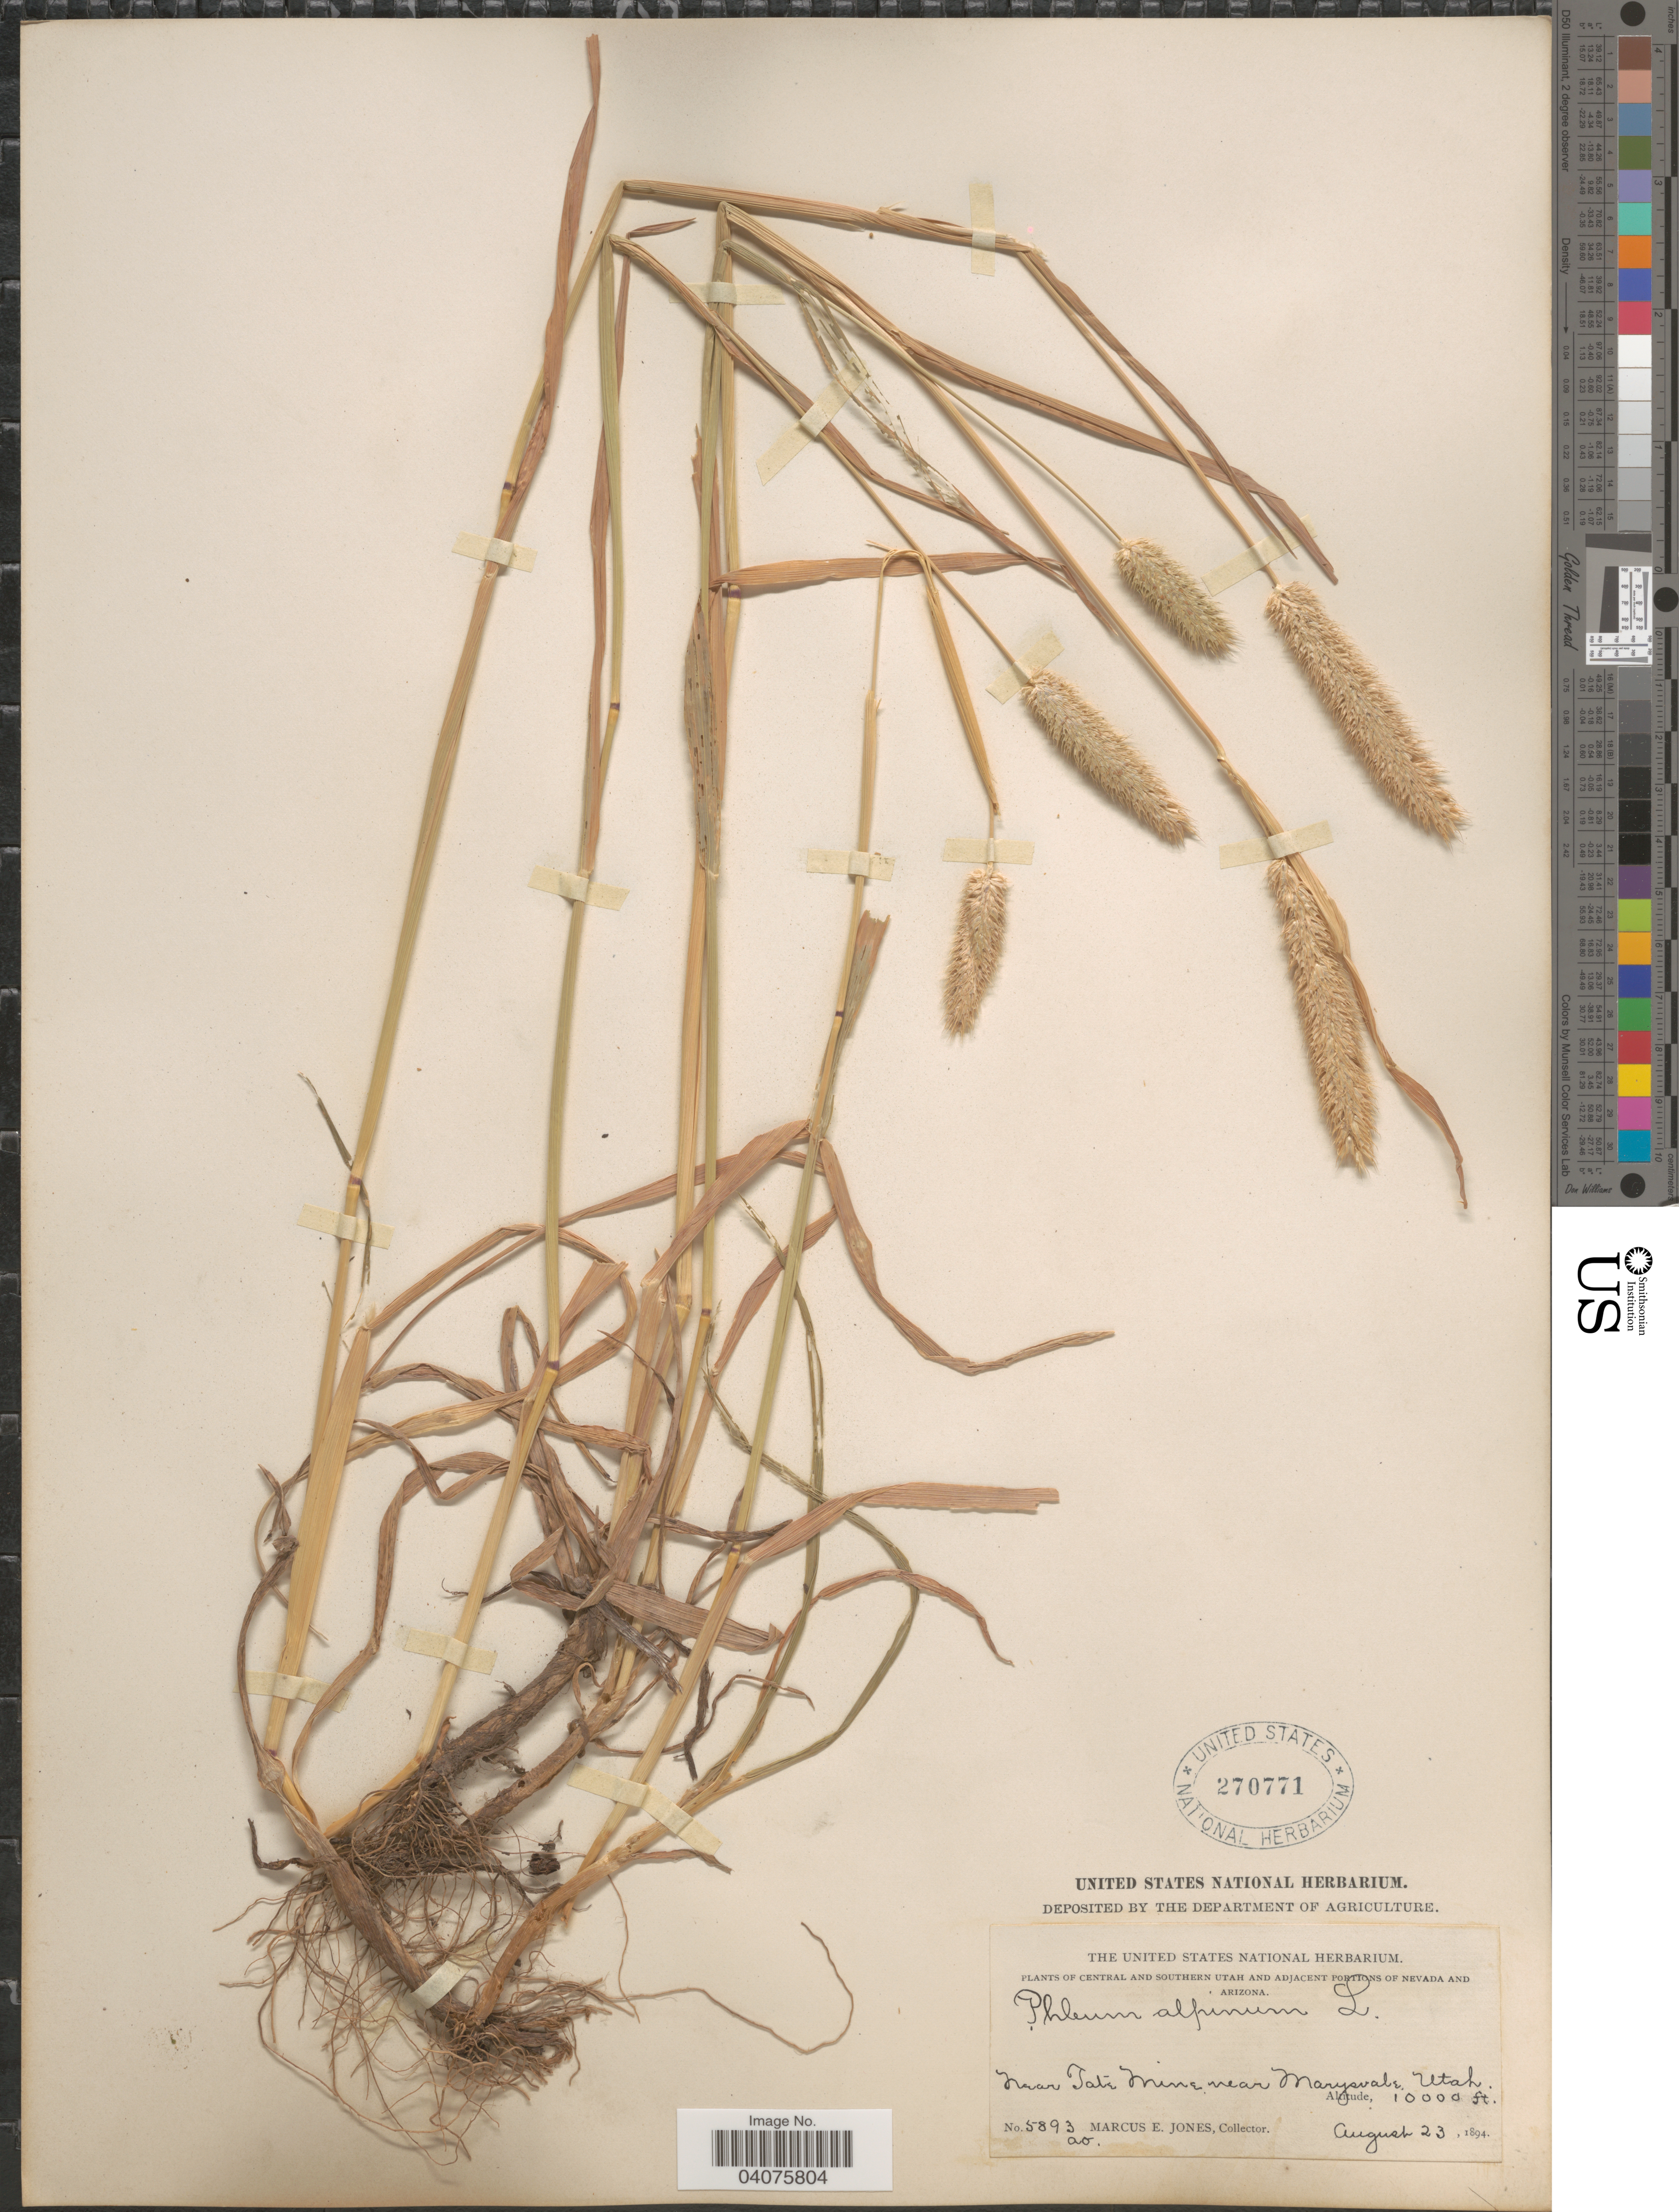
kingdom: Plantae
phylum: Tracheophyta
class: Liliopsida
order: Poales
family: Poaceae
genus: Phleum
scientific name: Phleum alpinum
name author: L.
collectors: M. E. Jones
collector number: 5893ao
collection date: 1894-08-23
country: United States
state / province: Utah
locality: Central and Southern Utah. Near Tate Mine near Marysvale.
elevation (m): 3048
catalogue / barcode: US 270771